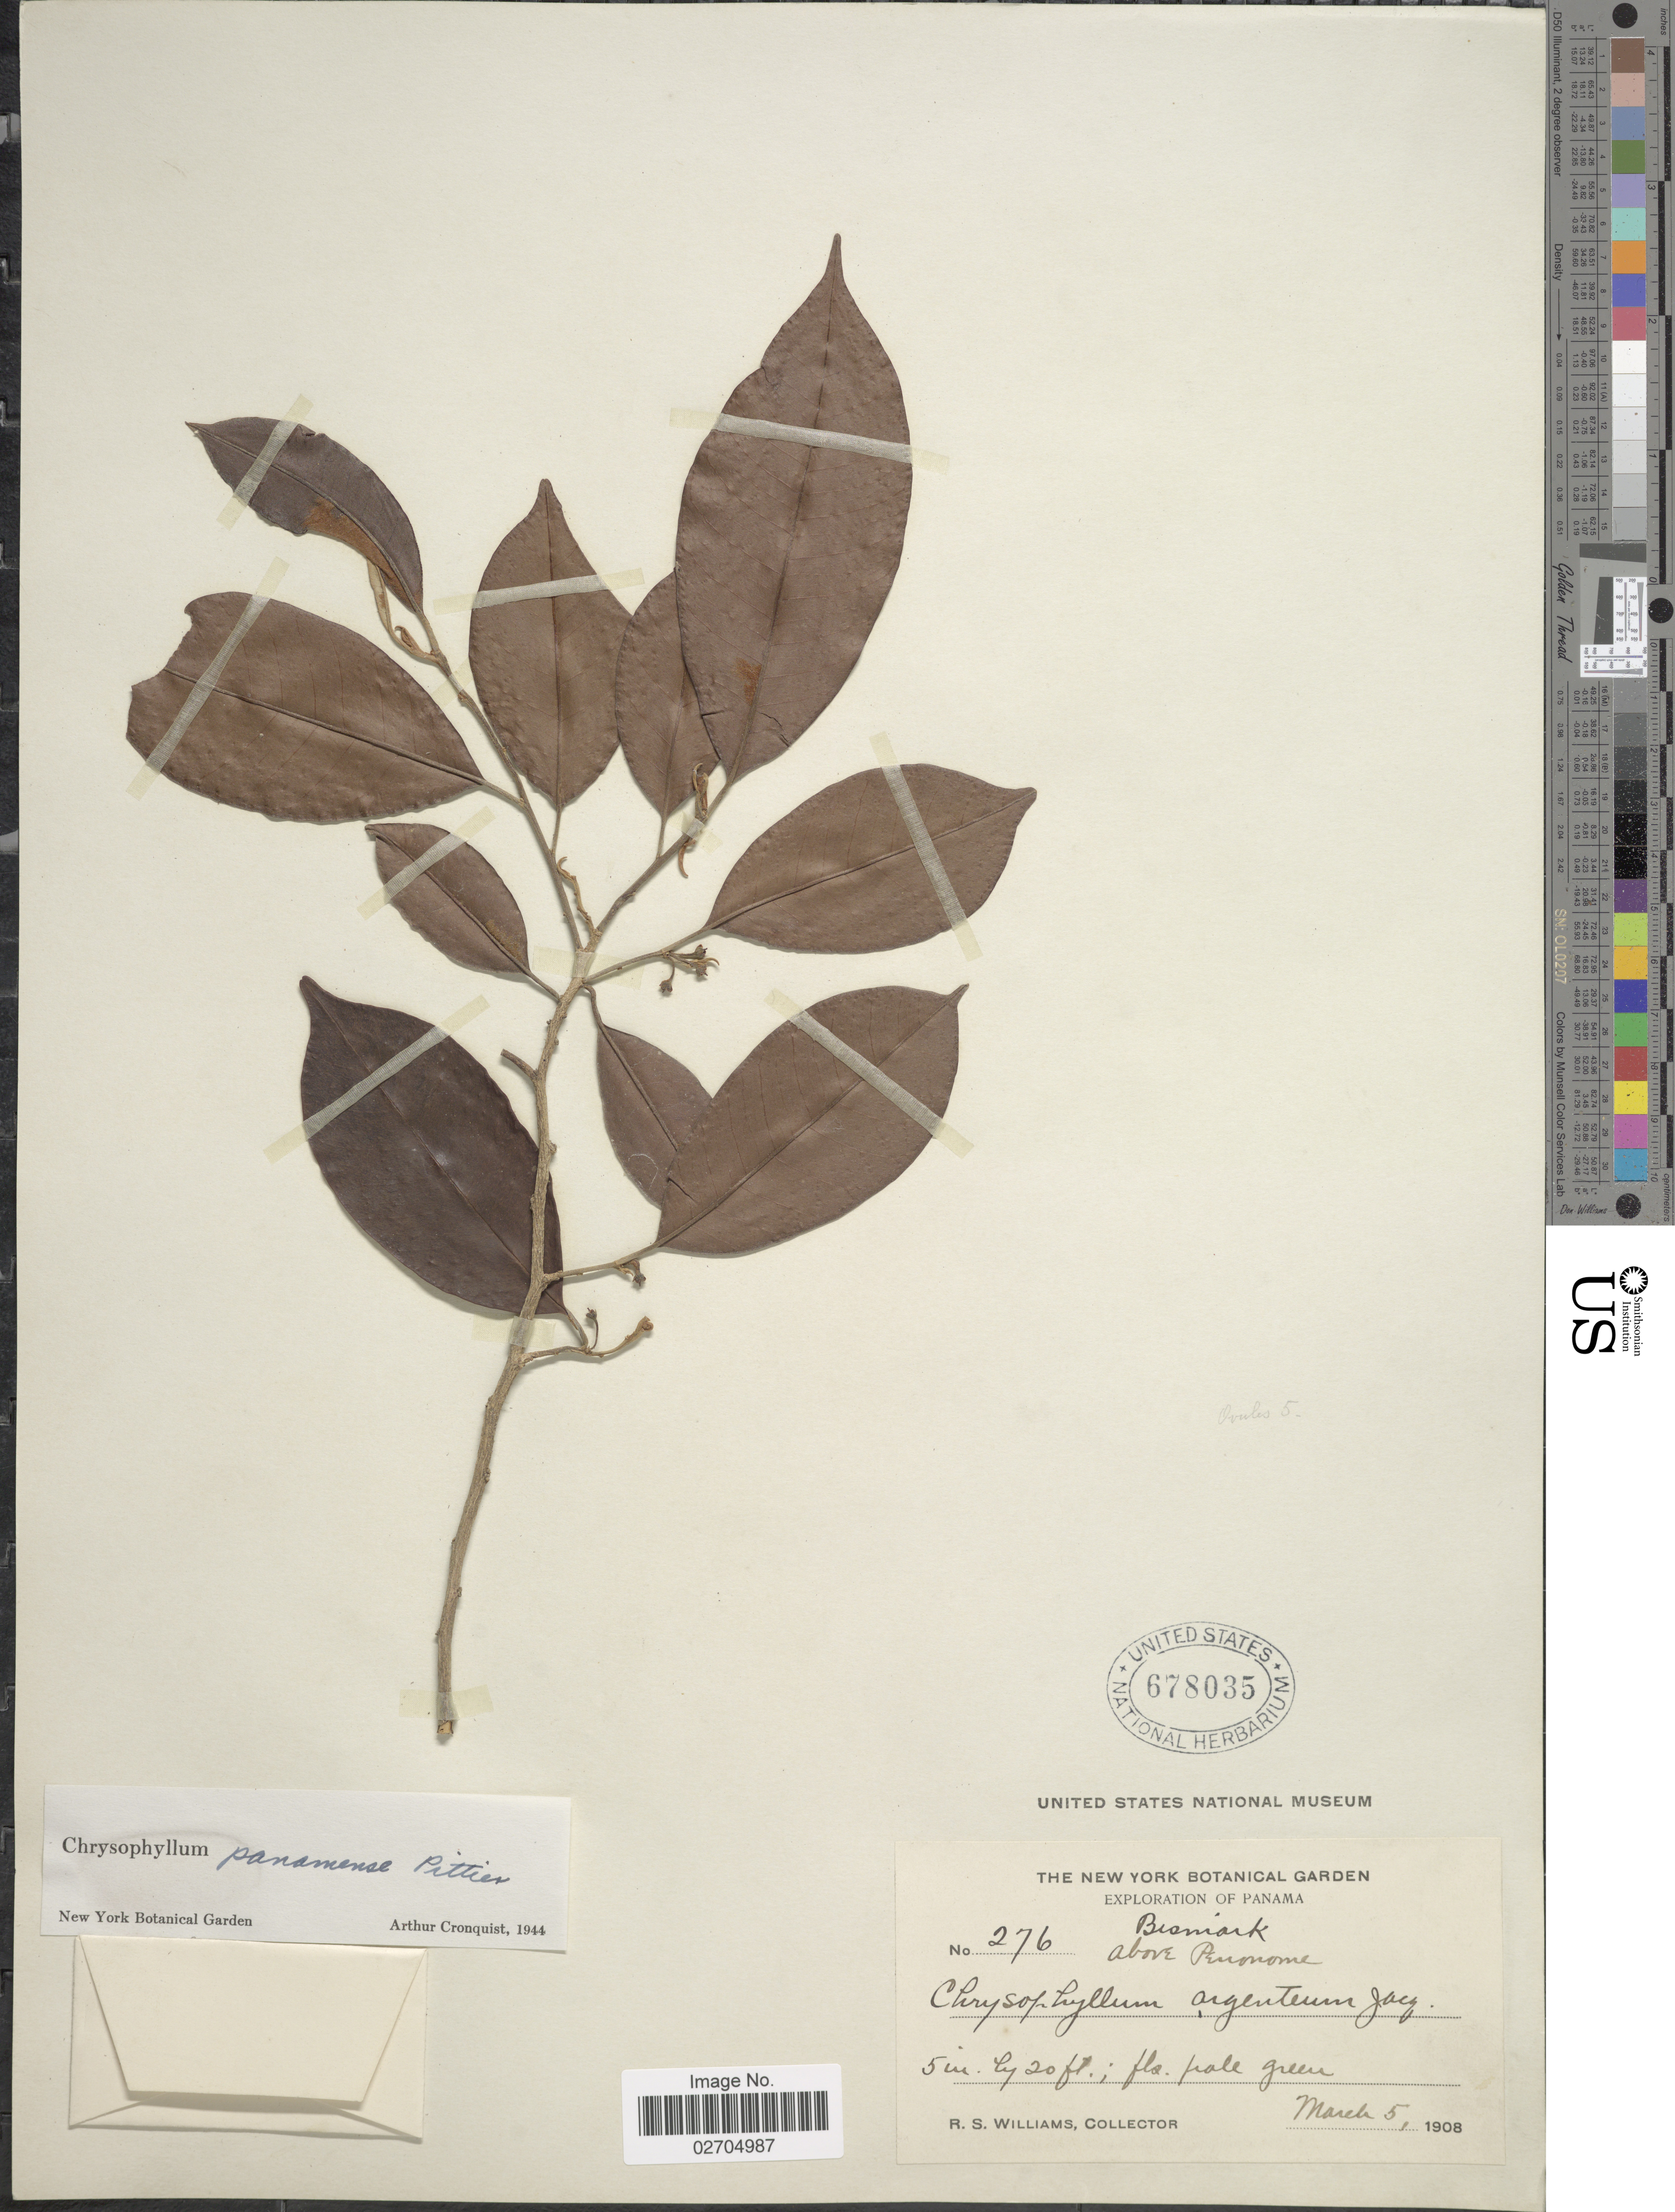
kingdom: Plantae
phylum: Tracheophyta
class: Magnoliopsida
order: Ericales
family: Sapotaceae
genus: Chrysophyllum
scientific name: Chrysophyllum argenteum subsp. panamense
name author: Jacq.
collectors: R. S. Williams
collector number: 276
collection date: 1908-03-05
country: Panama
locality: Bismark above Penonome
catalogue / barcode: US 678035